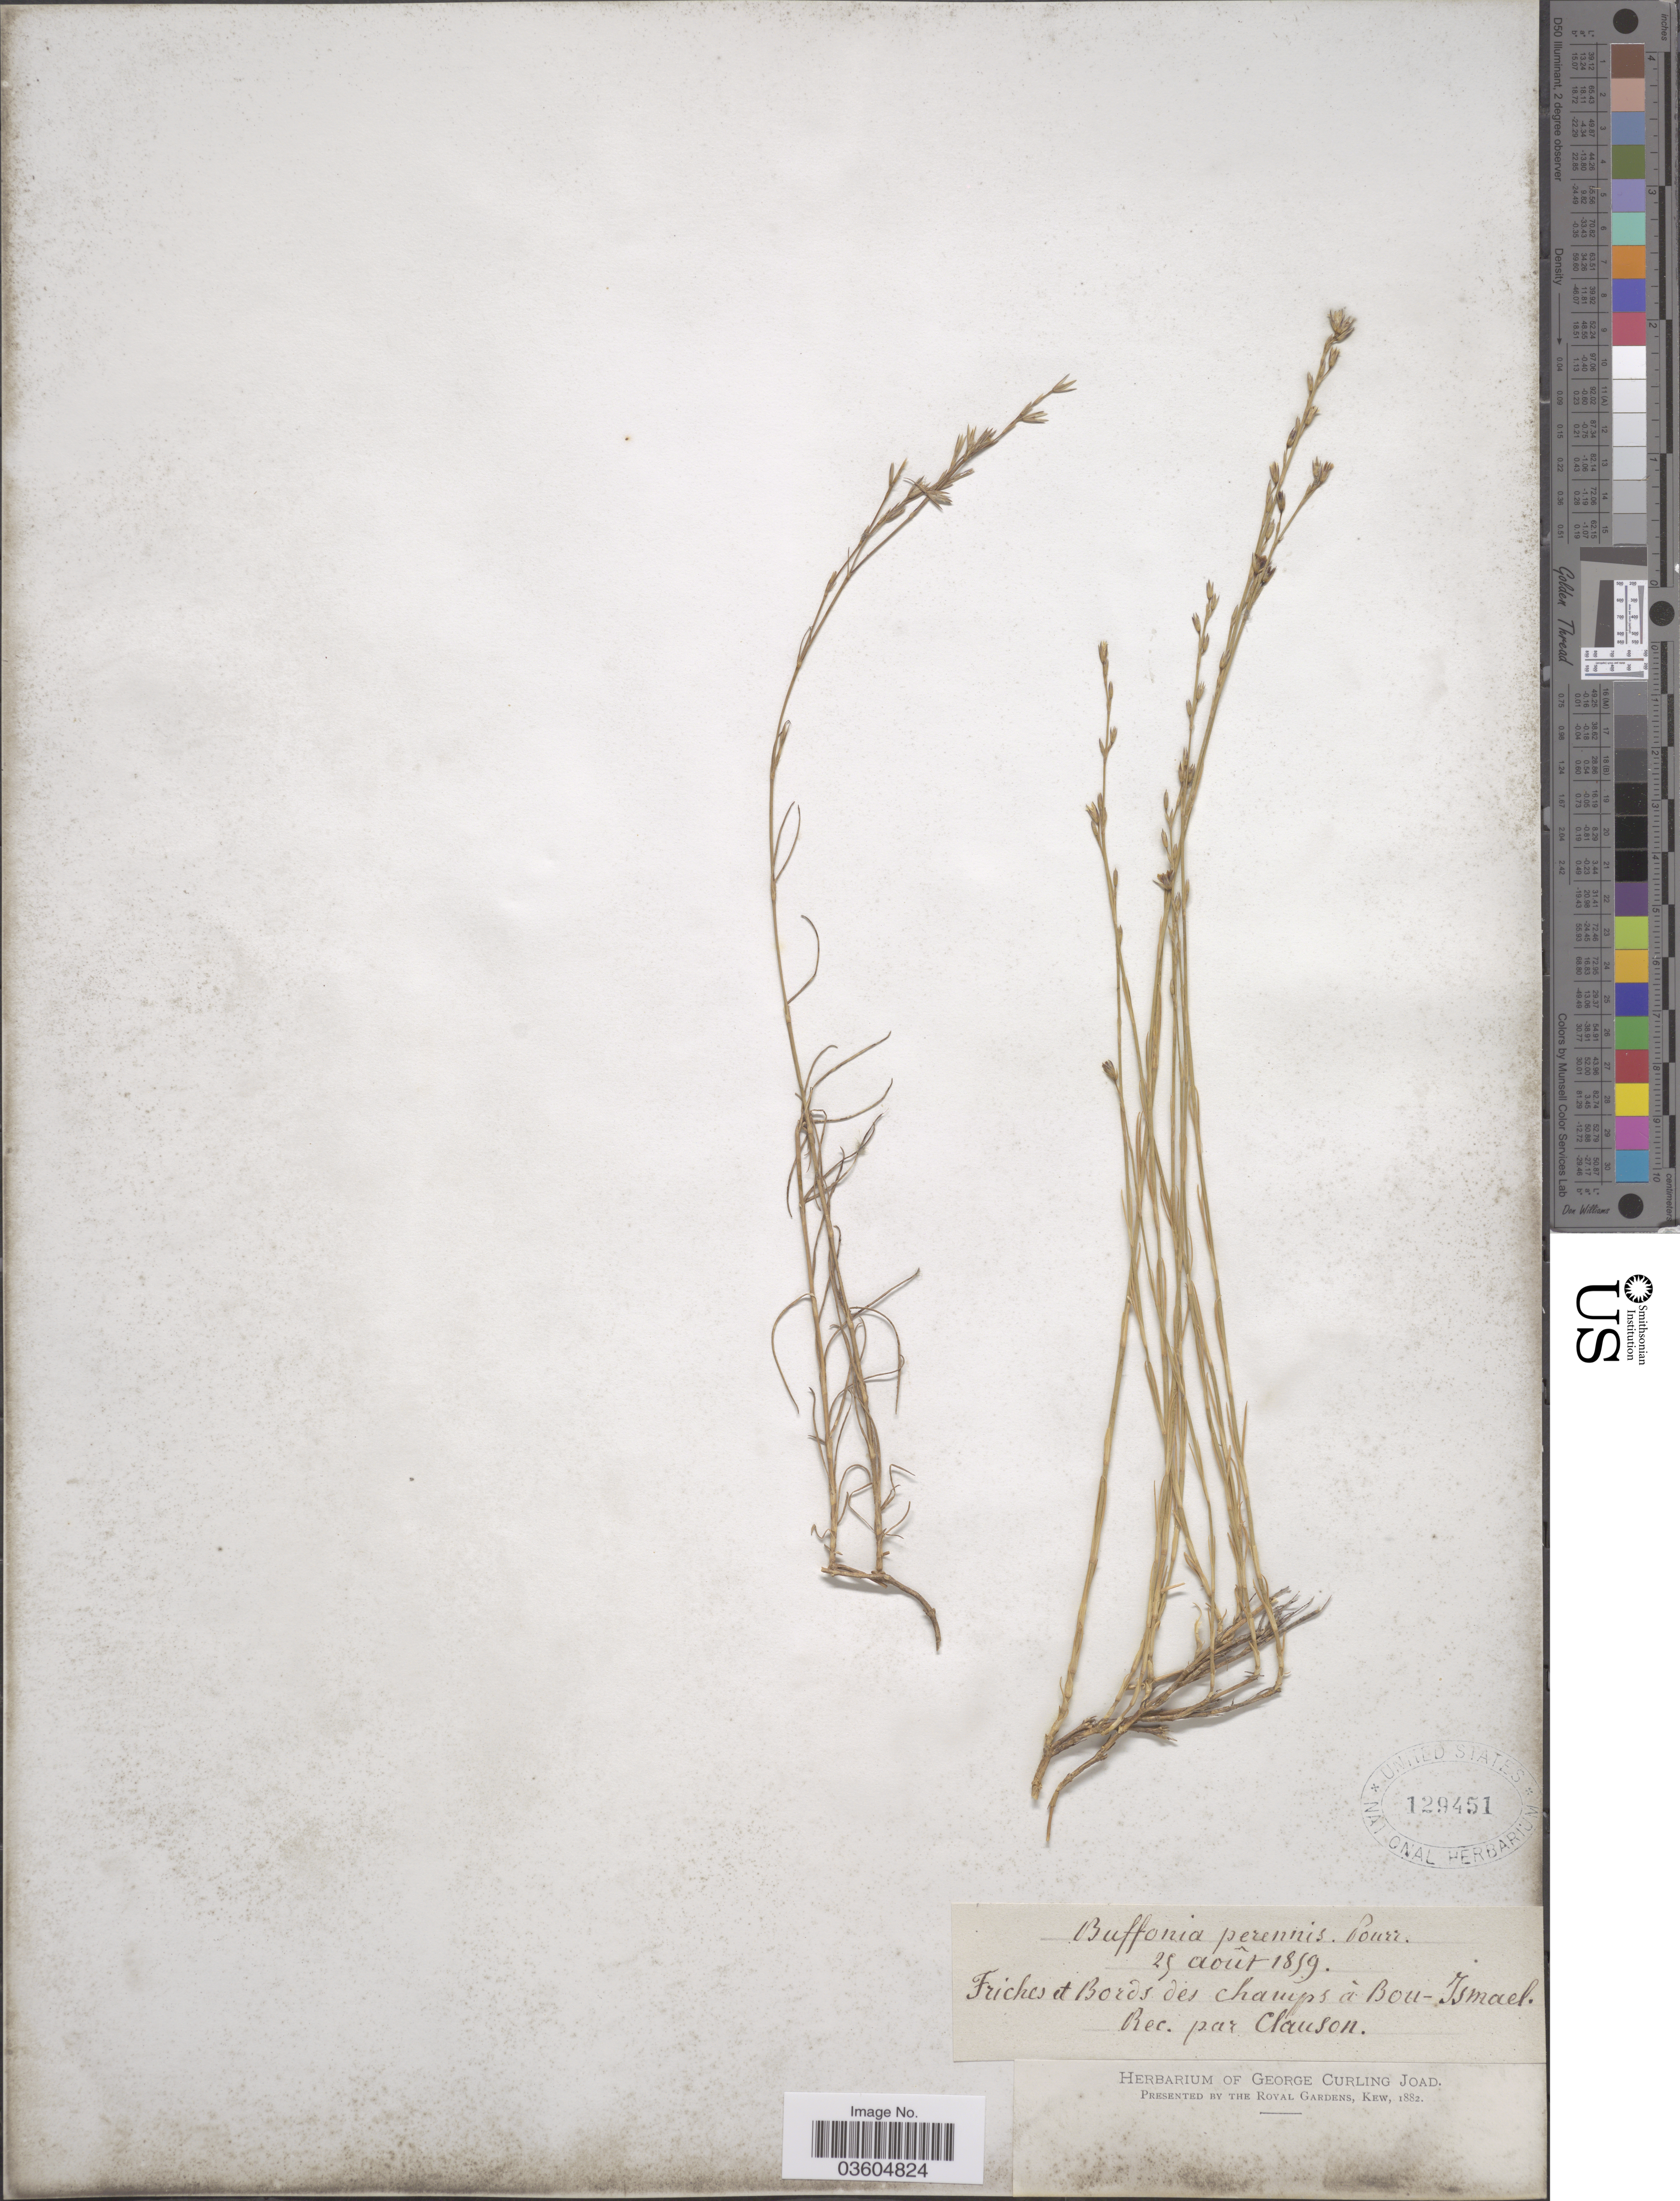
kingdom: Plantae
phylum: Tracheophyta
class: Magnoliopsida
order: Caryophyllales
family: Caryophyllaceae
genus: Bufonia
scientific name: Bufonia perennis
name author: Pourr.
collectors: Clauson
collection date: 1859-08-25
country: Algeria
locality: Friches et Bords des champs à Bou-Ismael.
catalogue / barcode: US 129451